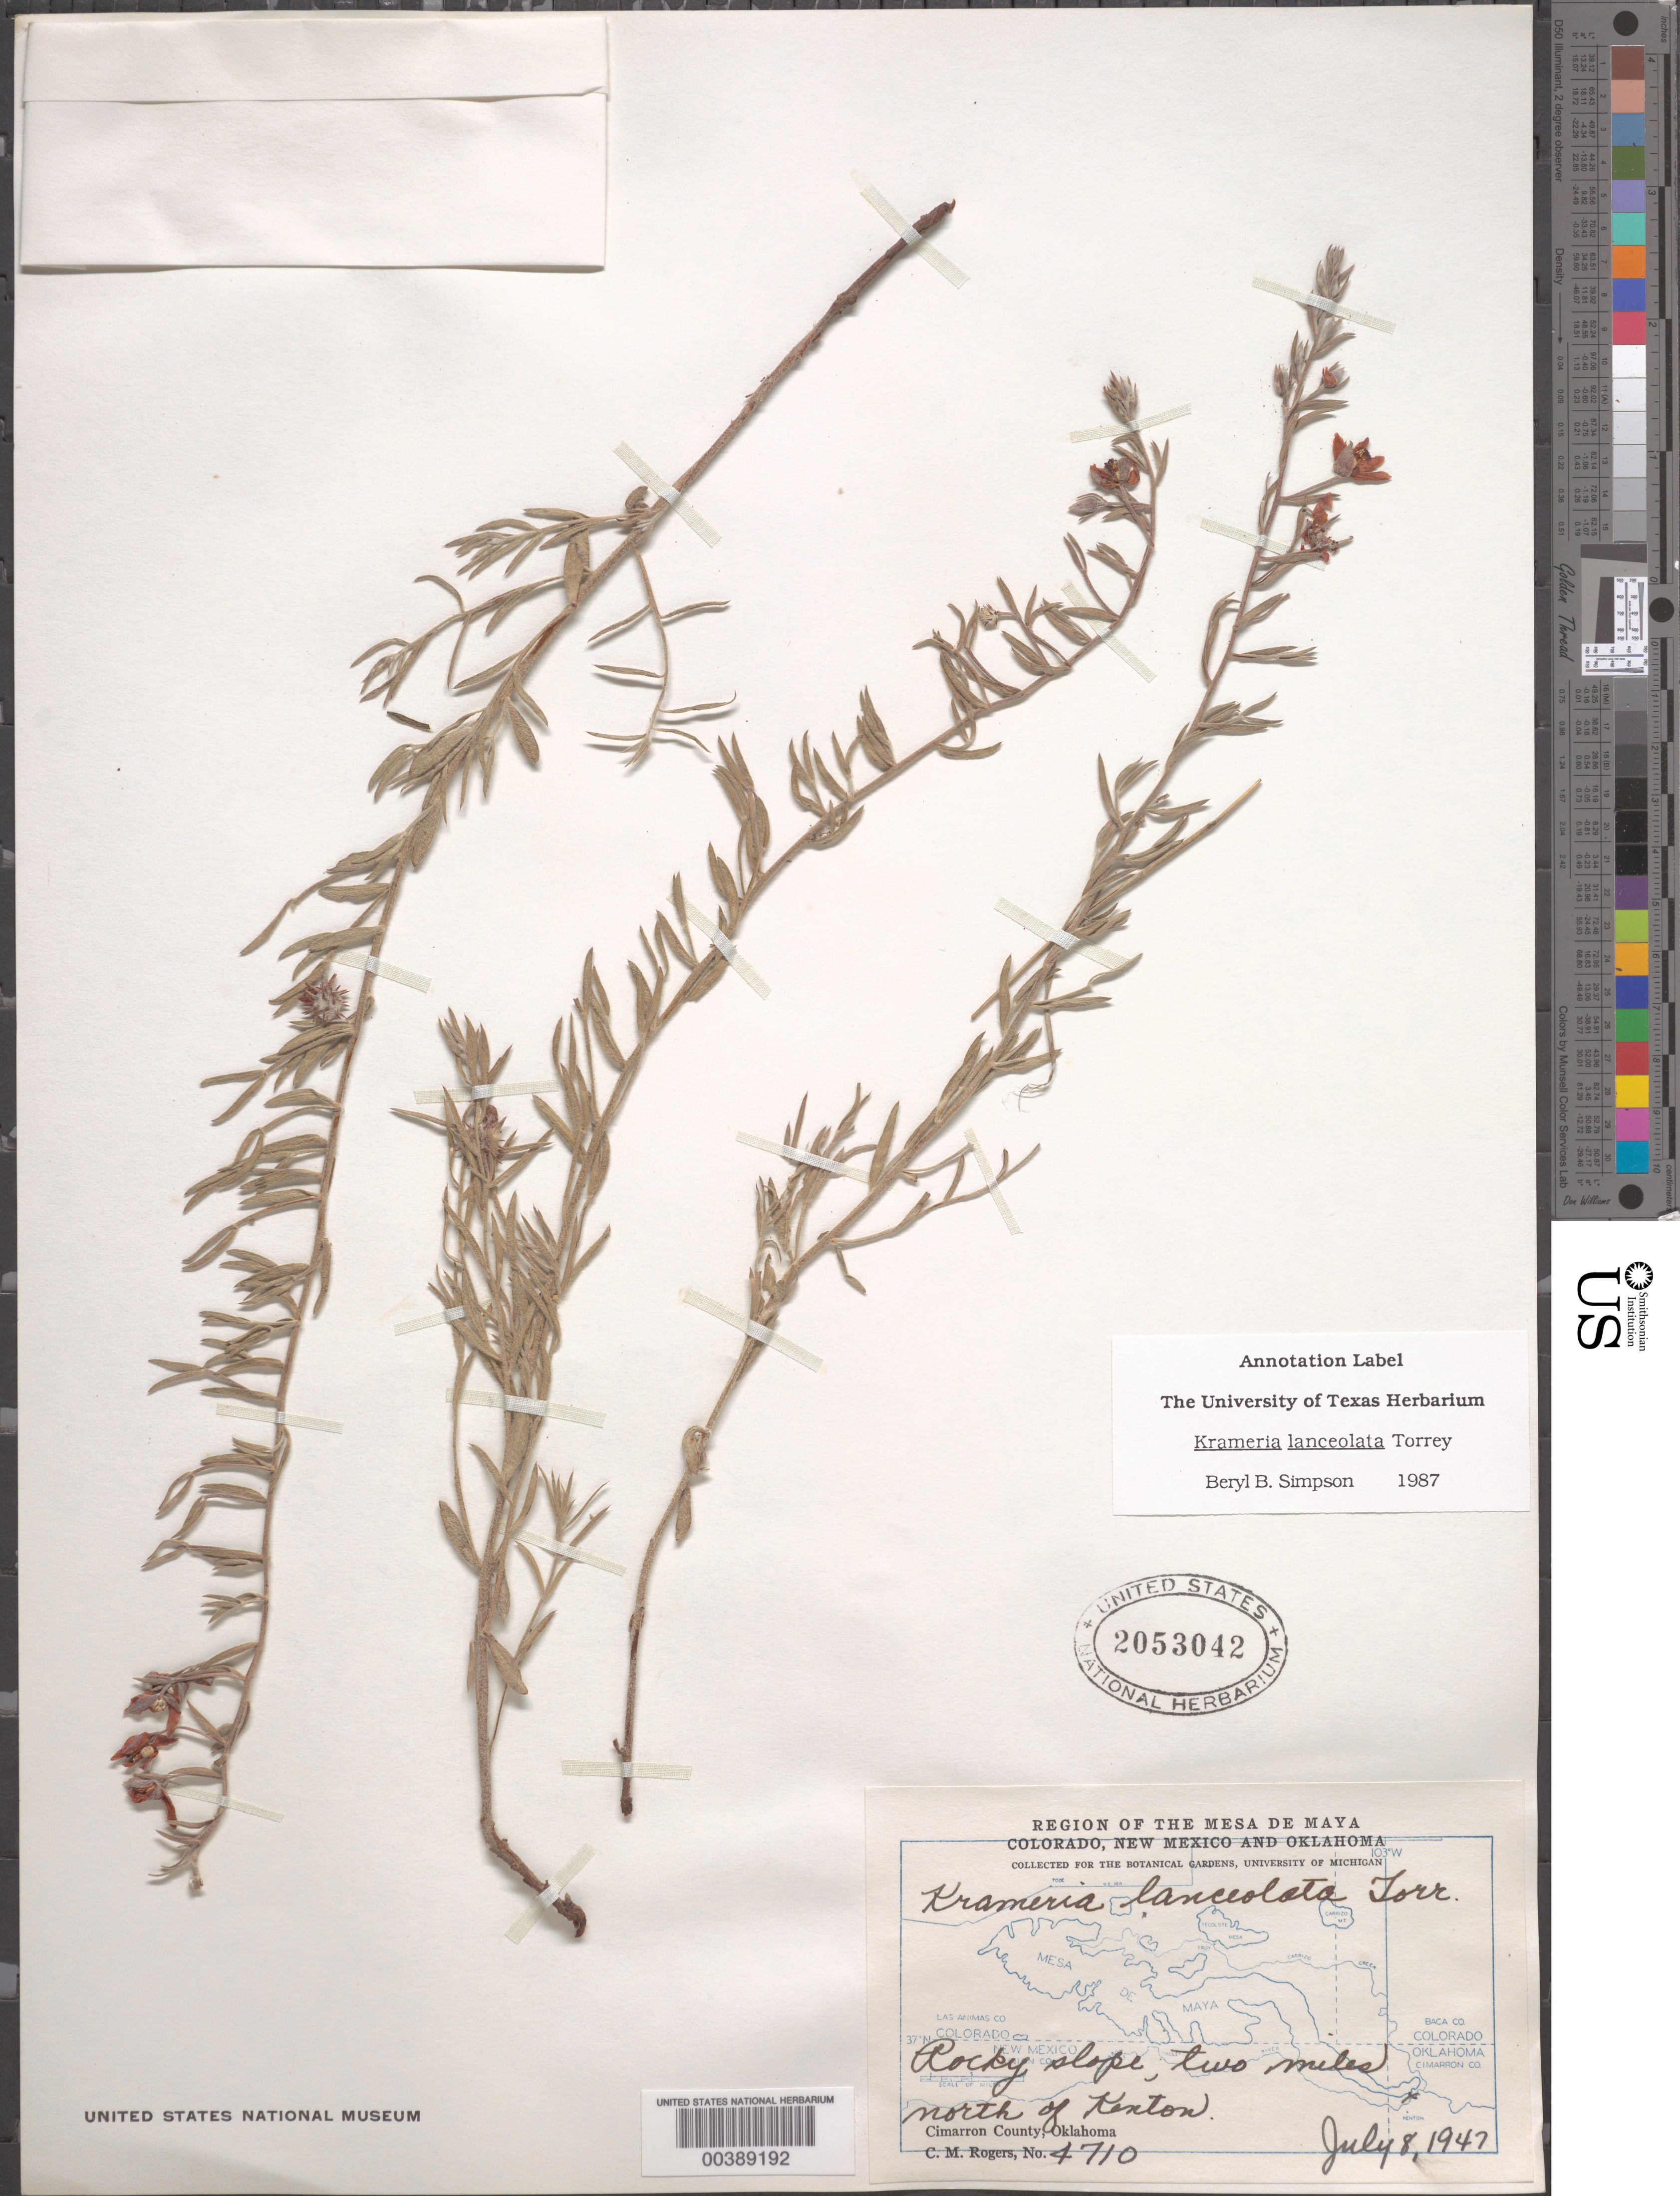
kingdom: Plantae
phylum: Tracheophyta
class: Magnoliopsida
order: Zygophyllales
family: Krameriaceae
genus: Krameria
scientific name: Krameria lanceolata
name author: Torr.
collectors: C. M. Rogers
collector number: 4710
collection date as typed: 08 Jul 1947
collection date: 1947-07-08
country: United States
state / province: Oklahoma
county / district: Cimarron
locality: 2 mi n of kenton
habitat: Rocky slope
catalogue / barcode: US 2053042